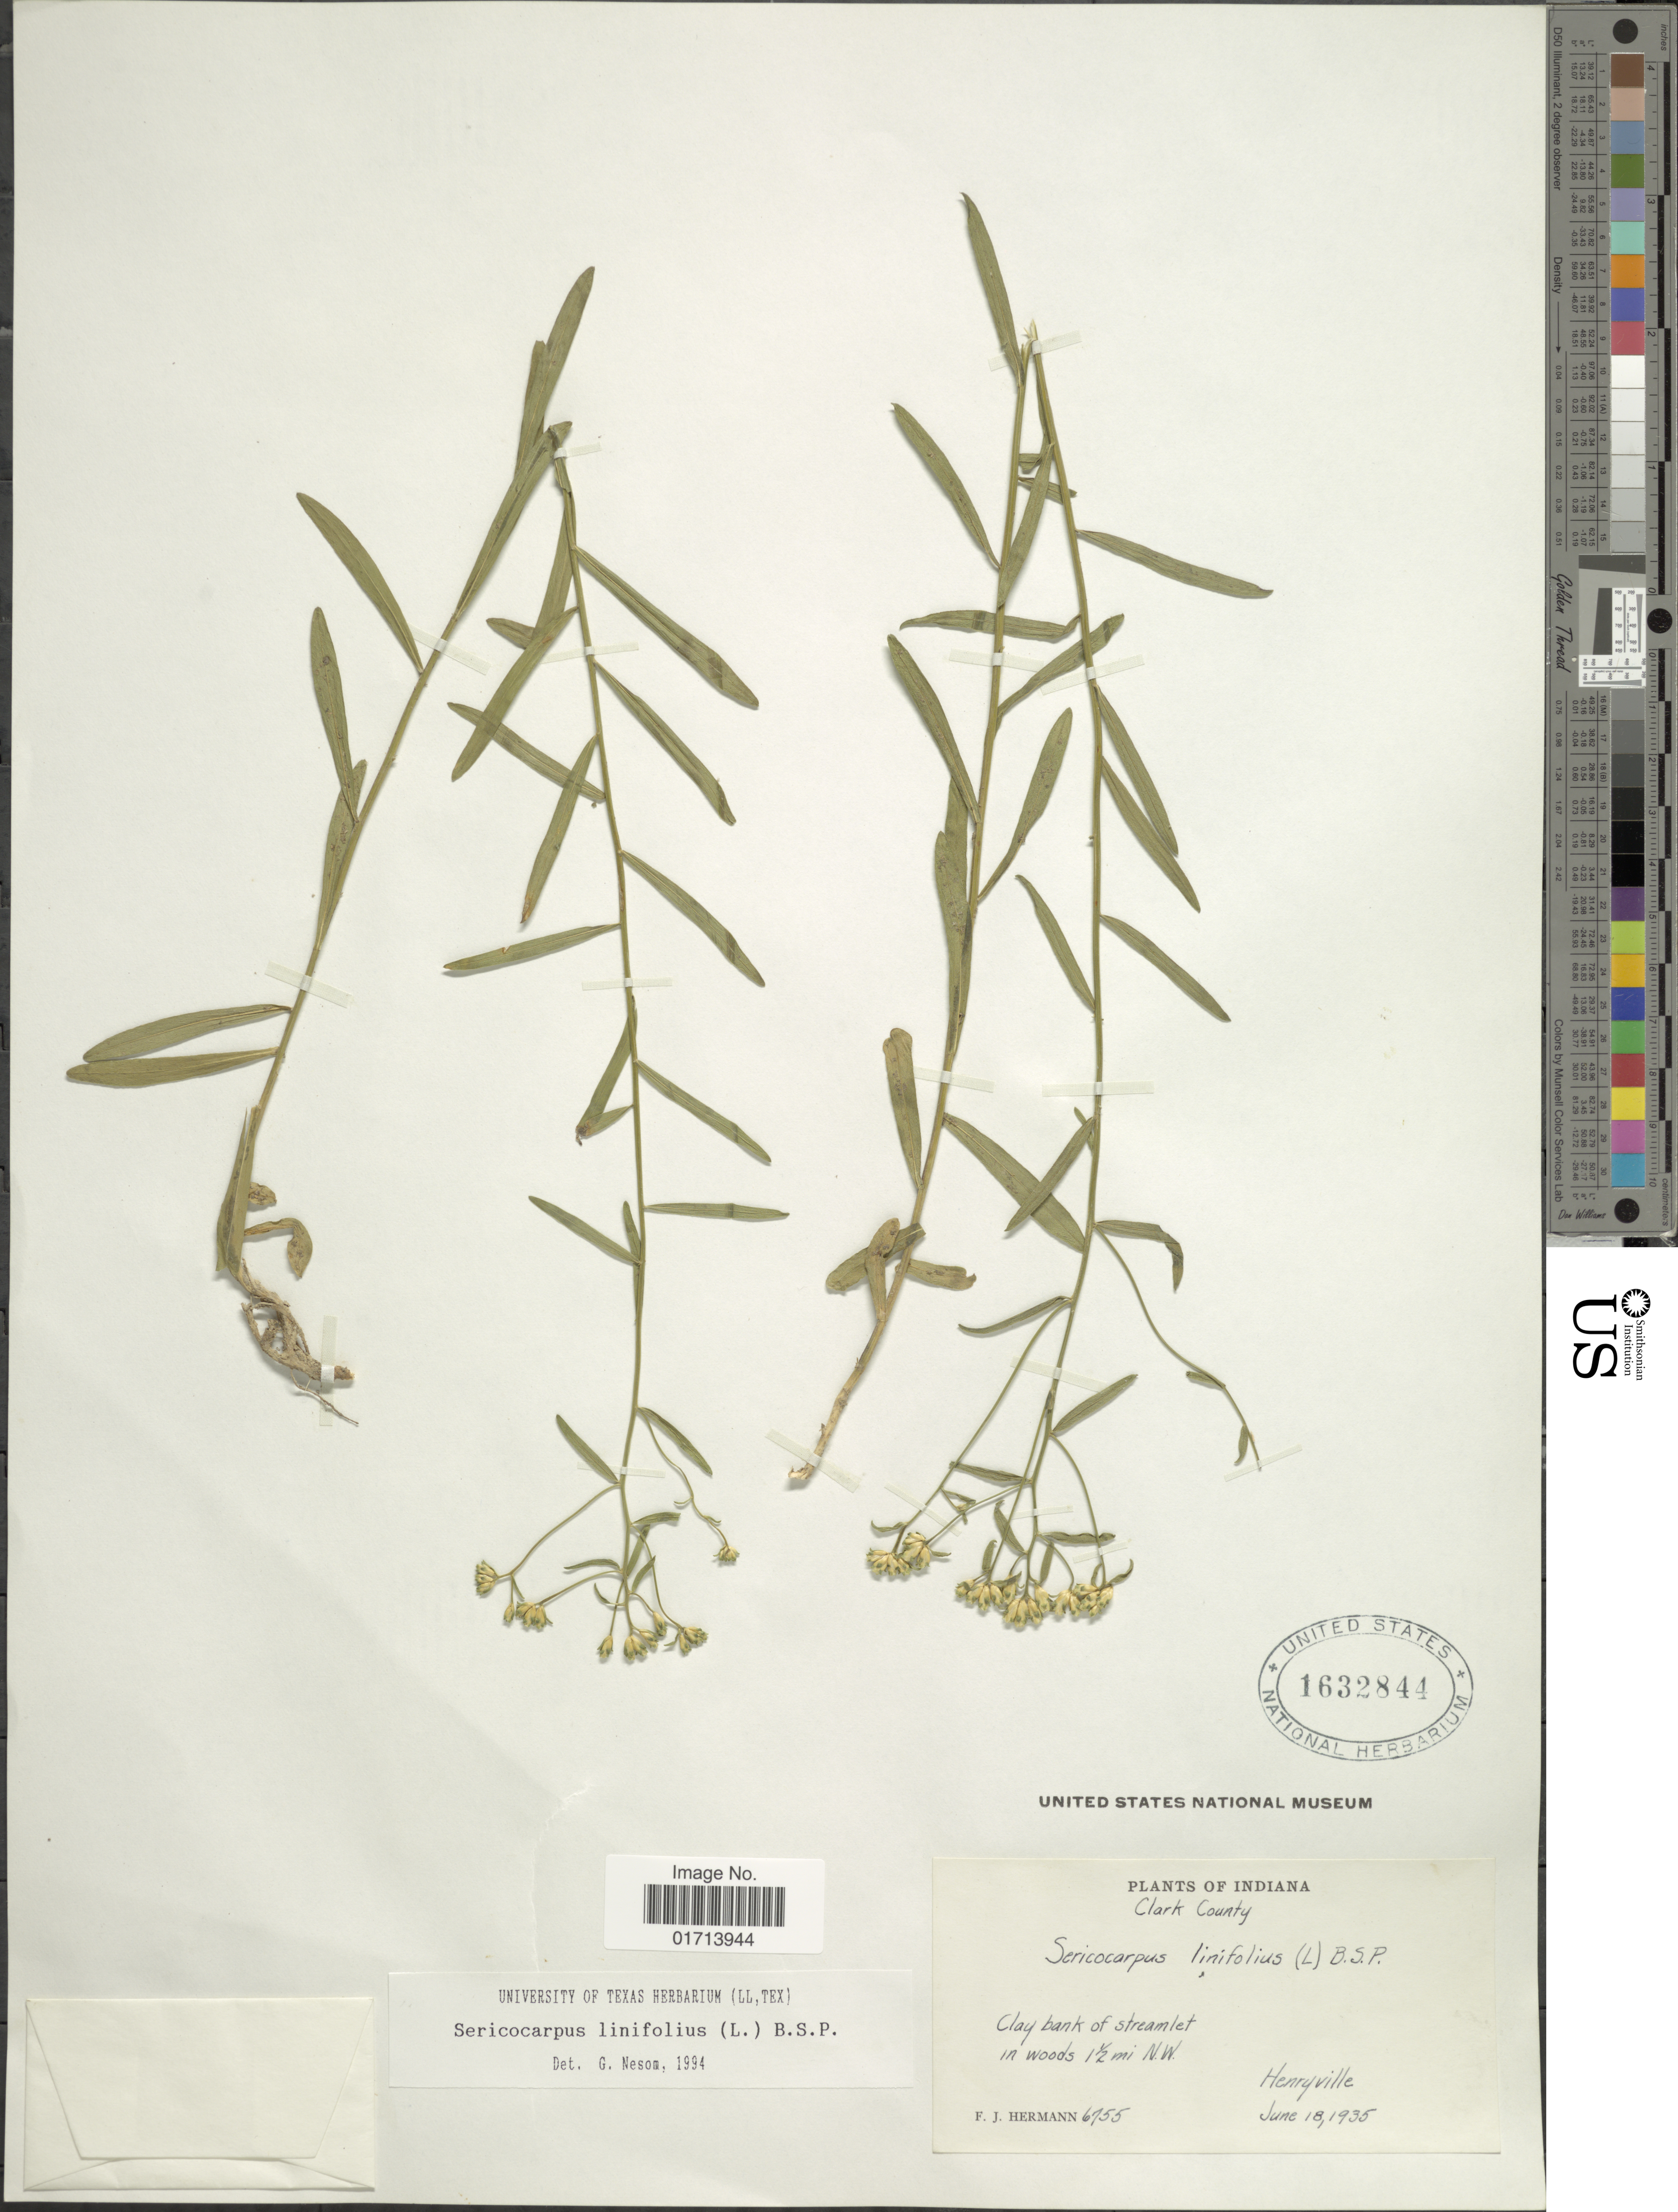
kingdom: Plantae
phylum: Tracheophyta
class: Magnoliopsida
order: Asterales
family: Asteraceae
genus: Sericocarpus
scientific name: Sericocarpus linifolius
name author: (L.) Britton, Stearns & Poggenb.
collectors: F. J. Hermann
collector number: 6755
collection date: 1935-06-18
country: United States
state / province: Indiana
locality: Clark County, Clay bank of streamlet in woods 1,5mi N. W., Henryville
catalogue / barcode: US 1632844